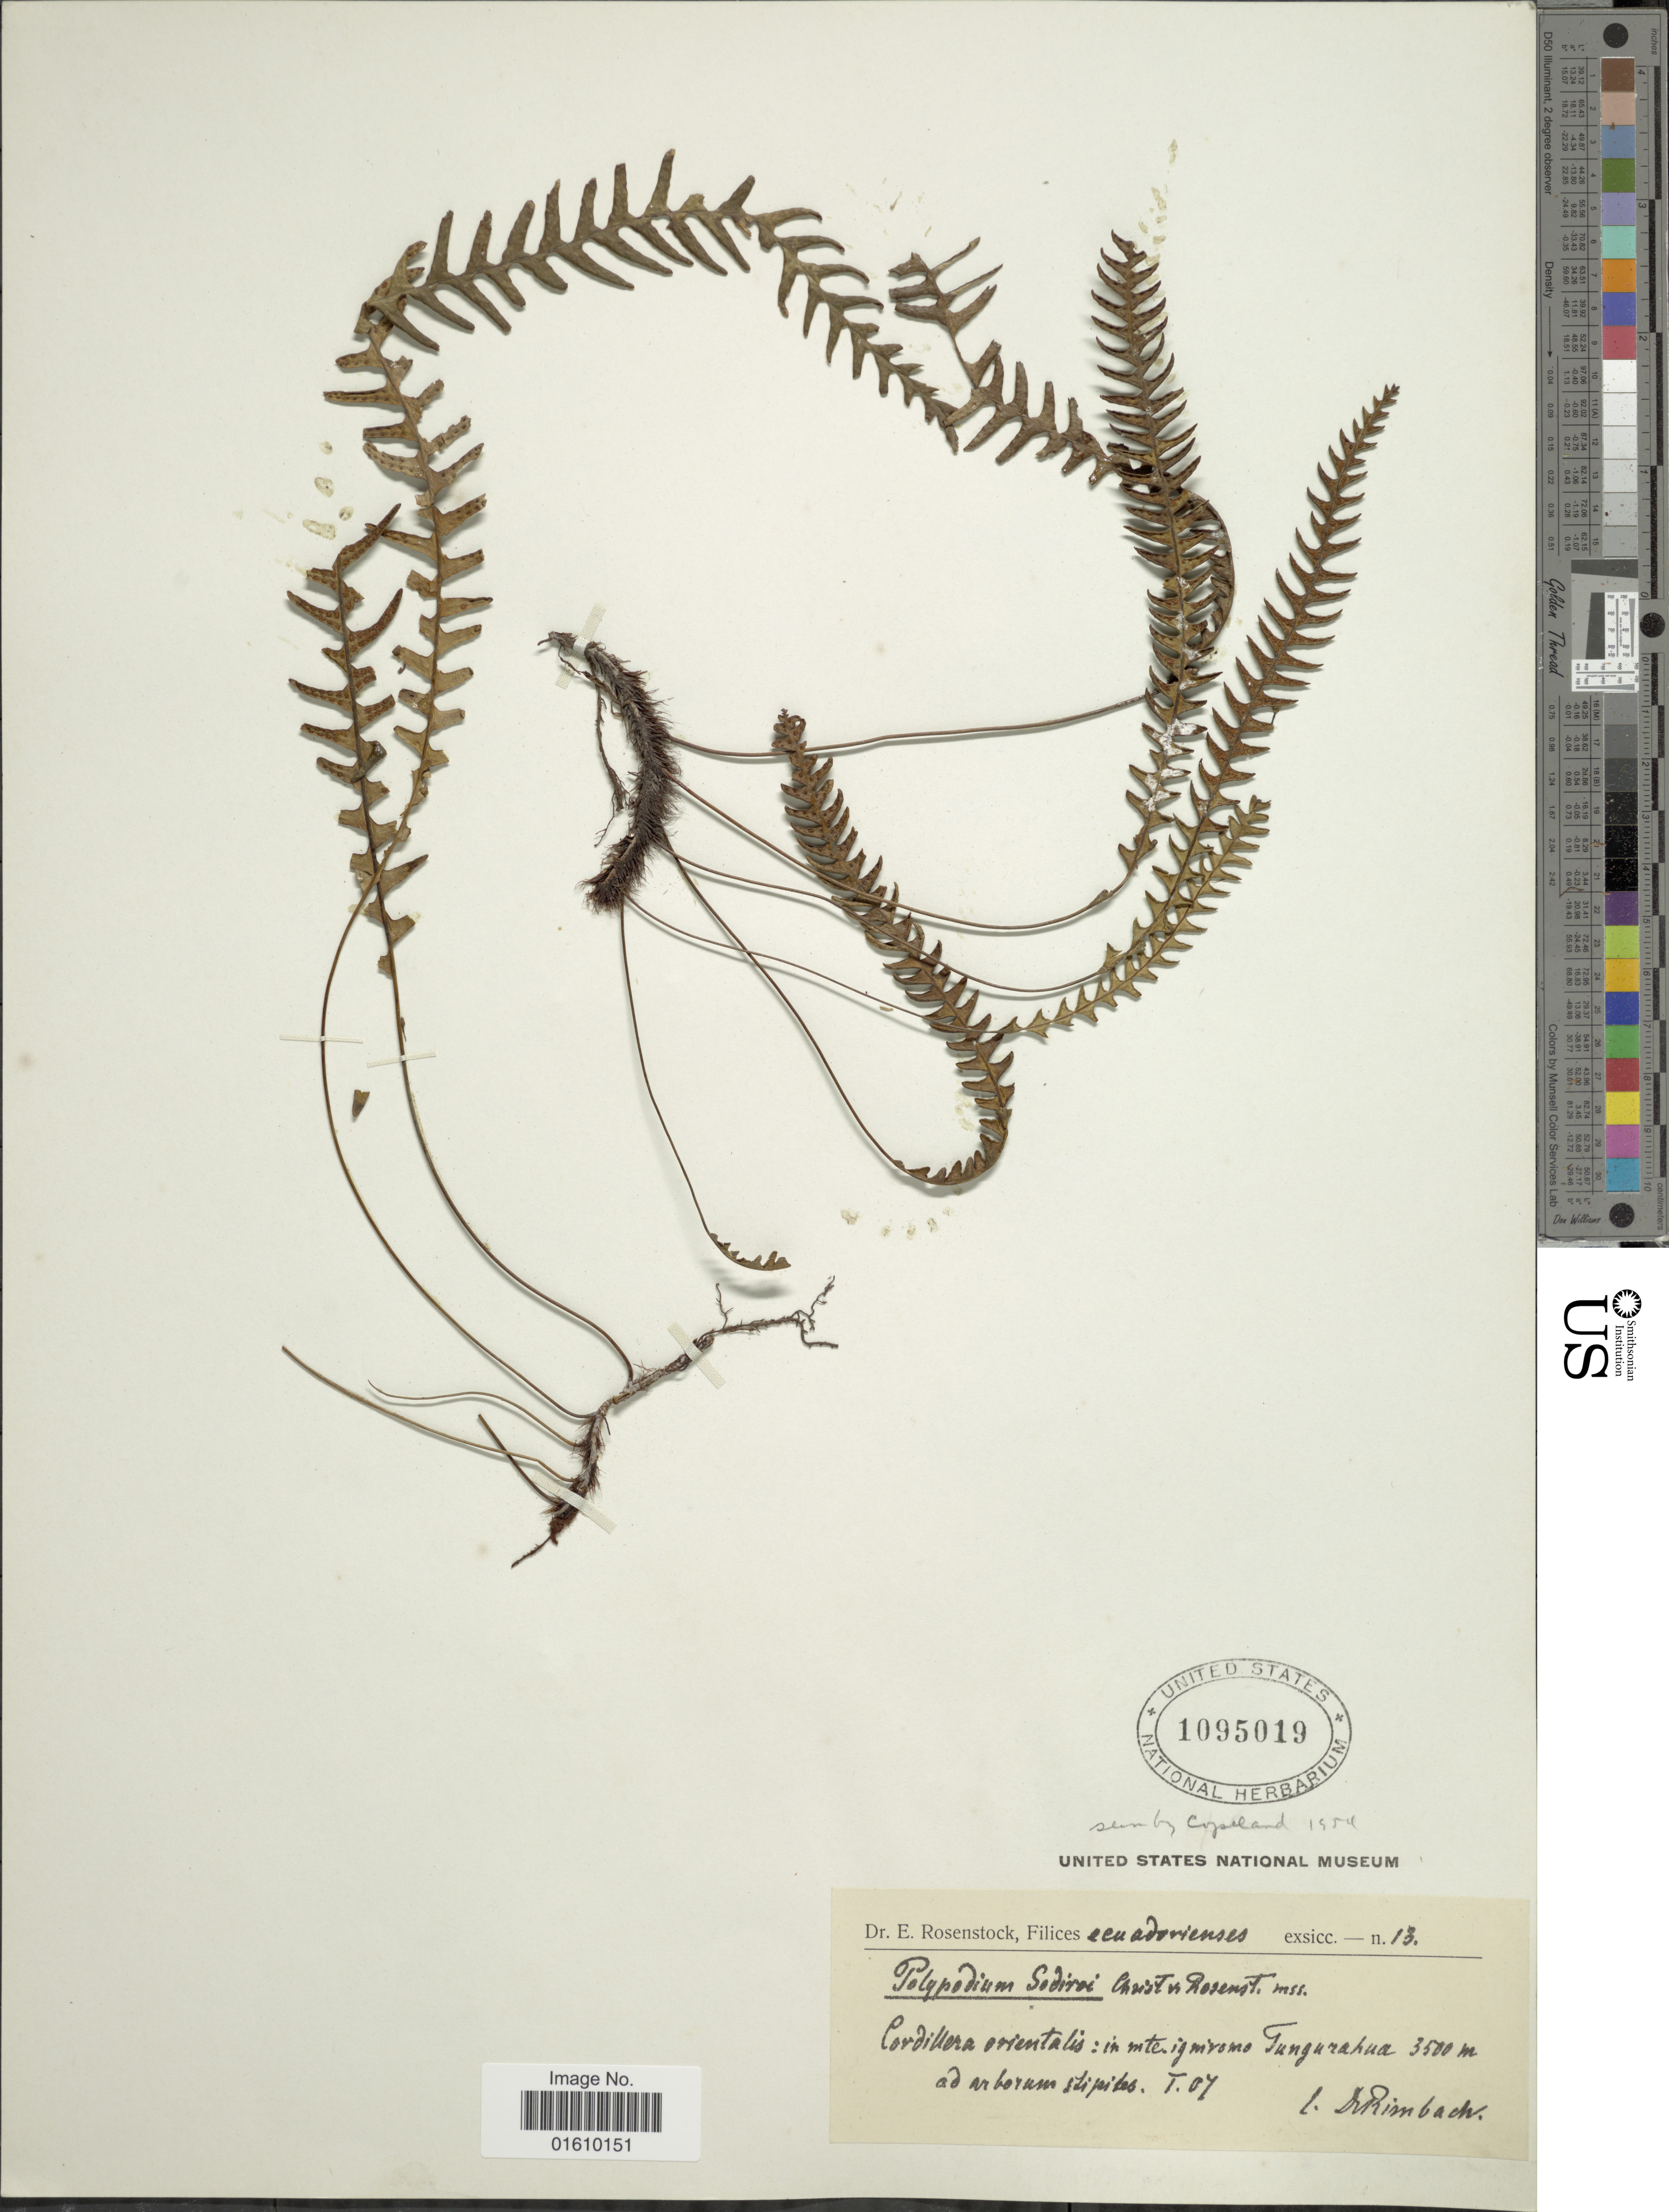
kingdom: Plantae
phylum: Tracheophyta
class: Polypodiopsida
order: Polypodiales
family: Polypodiaceae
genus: Melpomene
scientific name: Melpomene sodiroi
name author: (Christ & Rosenst.) A.R. Sm. & R.C. Moran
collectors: Rimbach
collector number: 13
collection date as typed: Transcribed d/m/y: /1/7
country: Ecuador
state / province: Tungurahua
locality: Cordillera orientalis: in mte. ignivomo Tungurahua, ad arborum stipites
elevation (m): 3500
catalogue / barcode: US 1095019